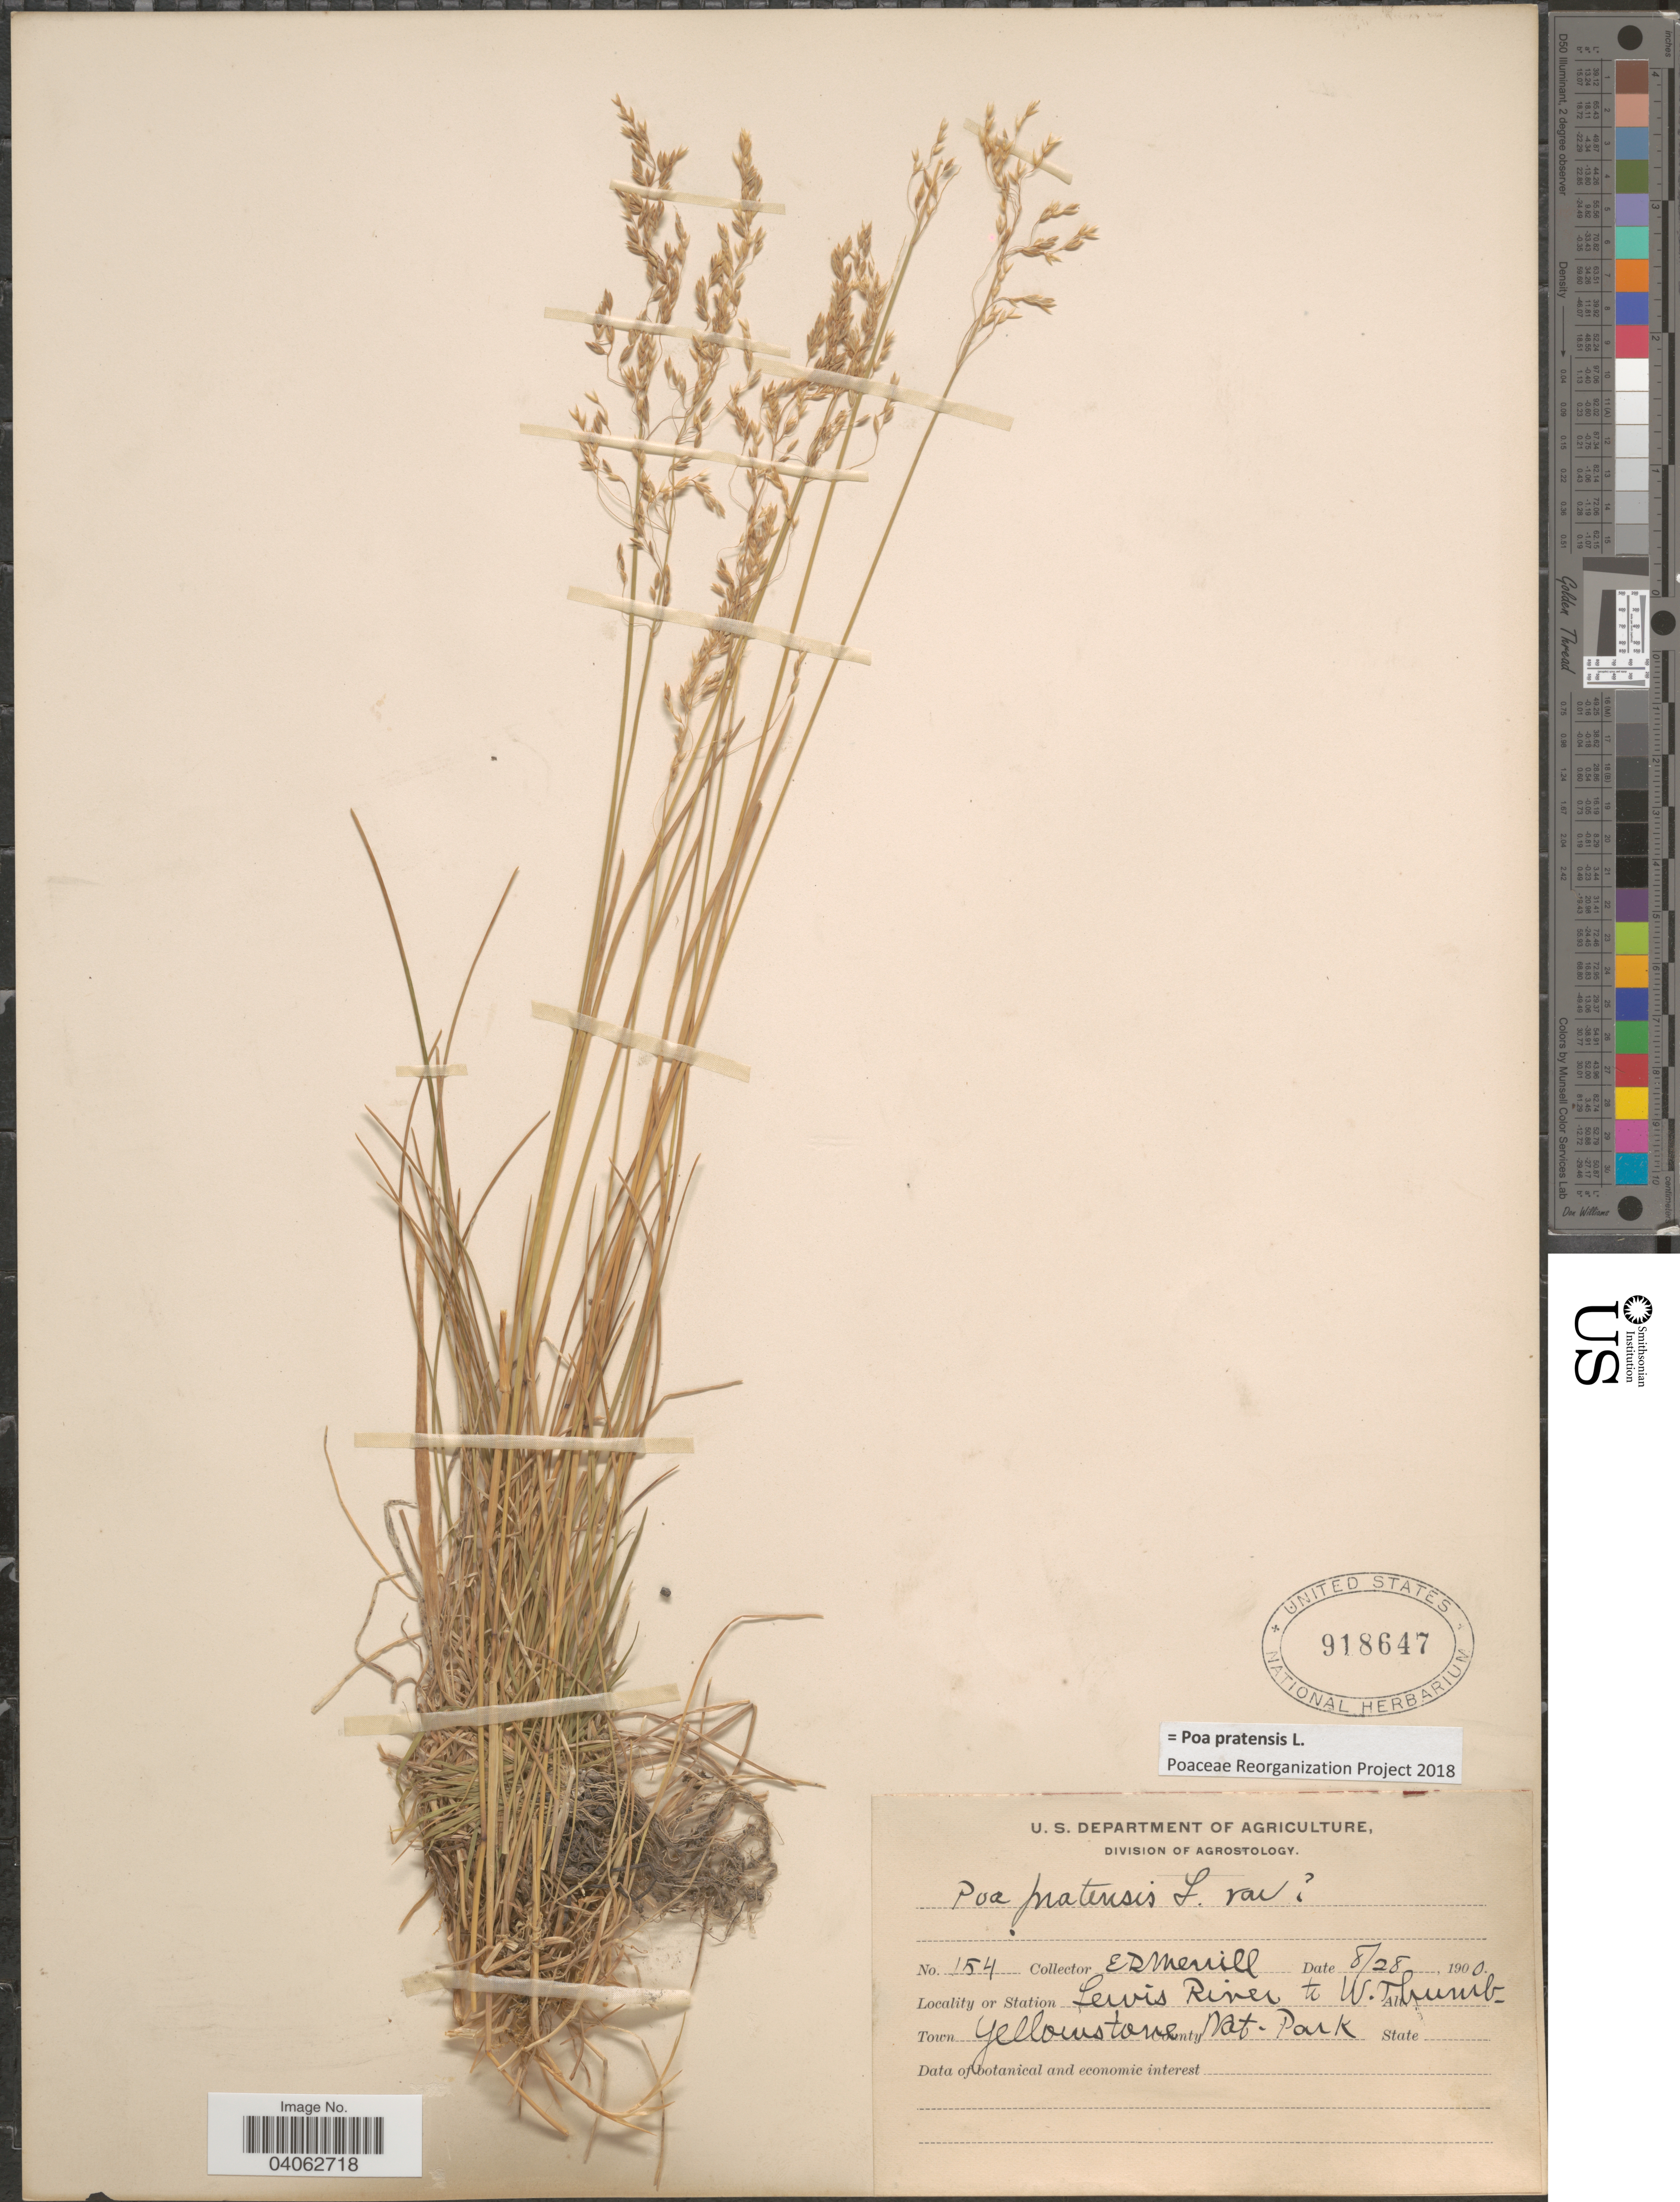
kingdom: Plantae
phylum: Tracheophyta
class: Liliopsida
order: Poales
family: Poaceae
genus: Poa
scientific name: Poa pratensis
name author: L.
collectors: E. D. Merrill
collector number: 154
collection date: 1900-08-28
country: United States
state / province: Wyoming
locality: Lewis River to W. Thumb. Town Yellowstone Nat. Park.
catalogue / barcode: US 918647